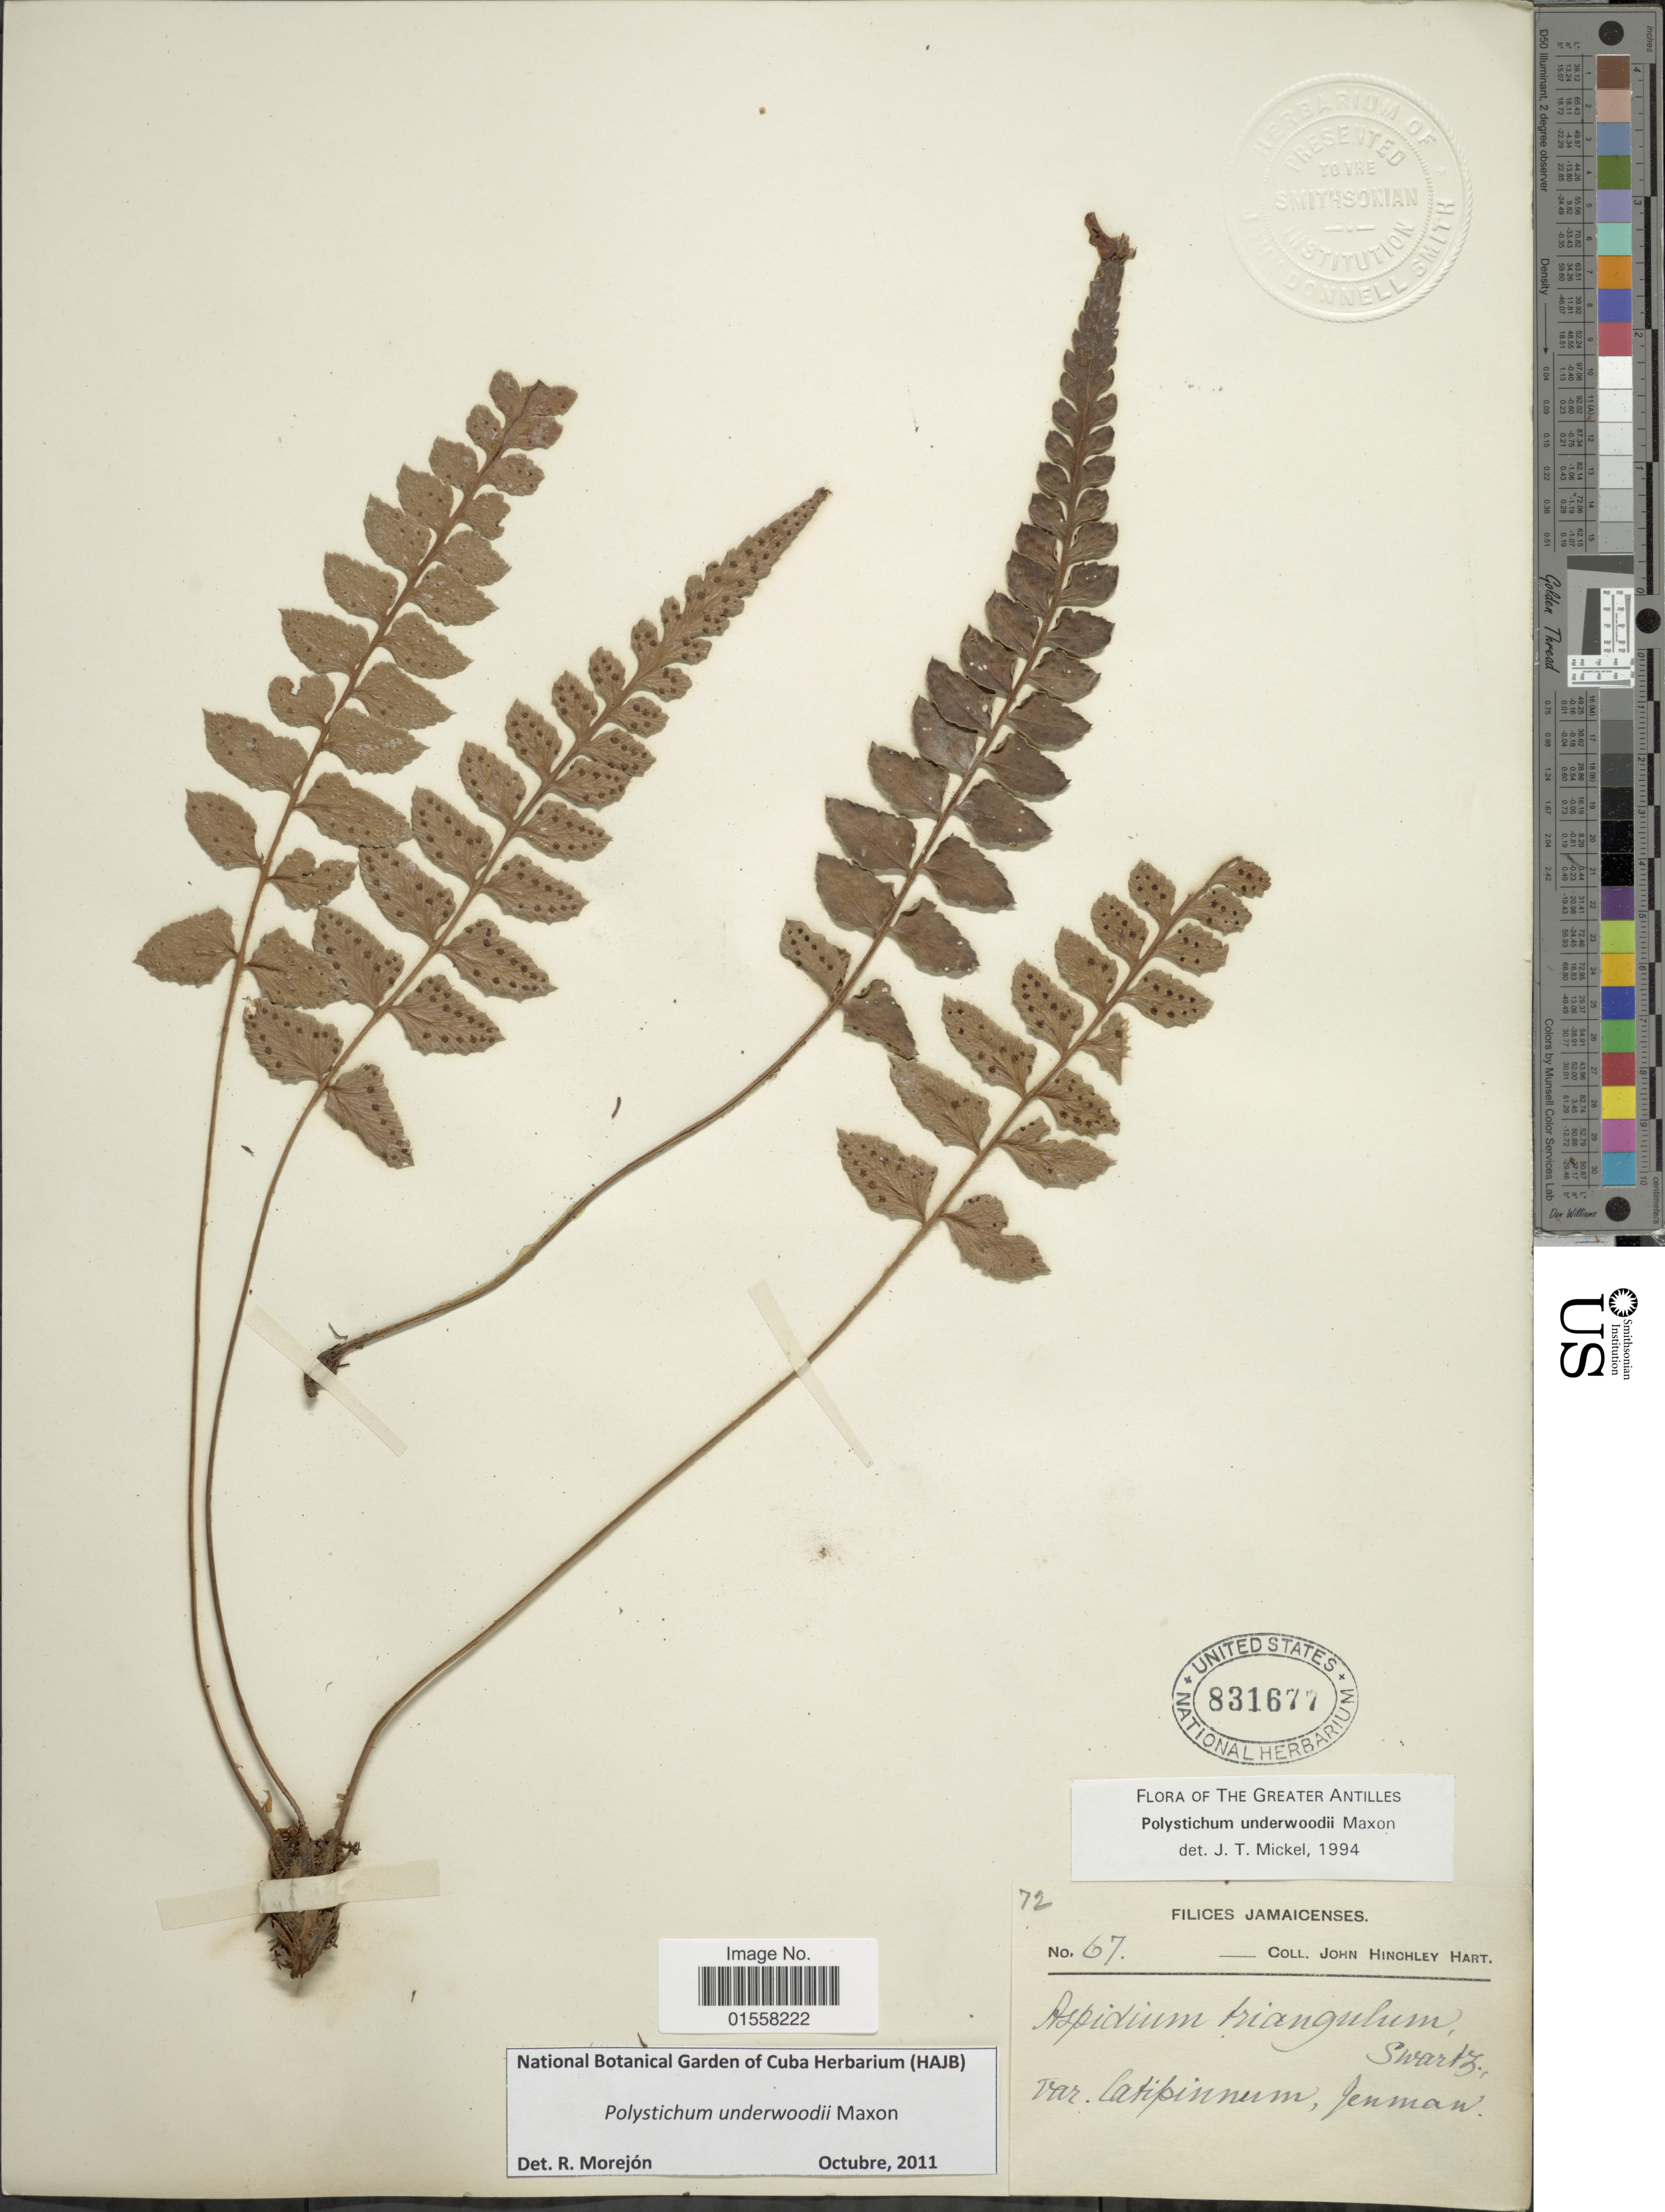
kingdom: Plantae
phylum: Tracheophyta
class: Polypodiopsida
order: Polypodiales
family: Dryopteridaceae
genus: Polystichum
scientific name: Polystichum underwoodii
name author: Maxon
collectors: J. H. Hart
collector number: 67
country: Jamaica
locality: Jamaicenses.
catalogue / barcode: US 831677